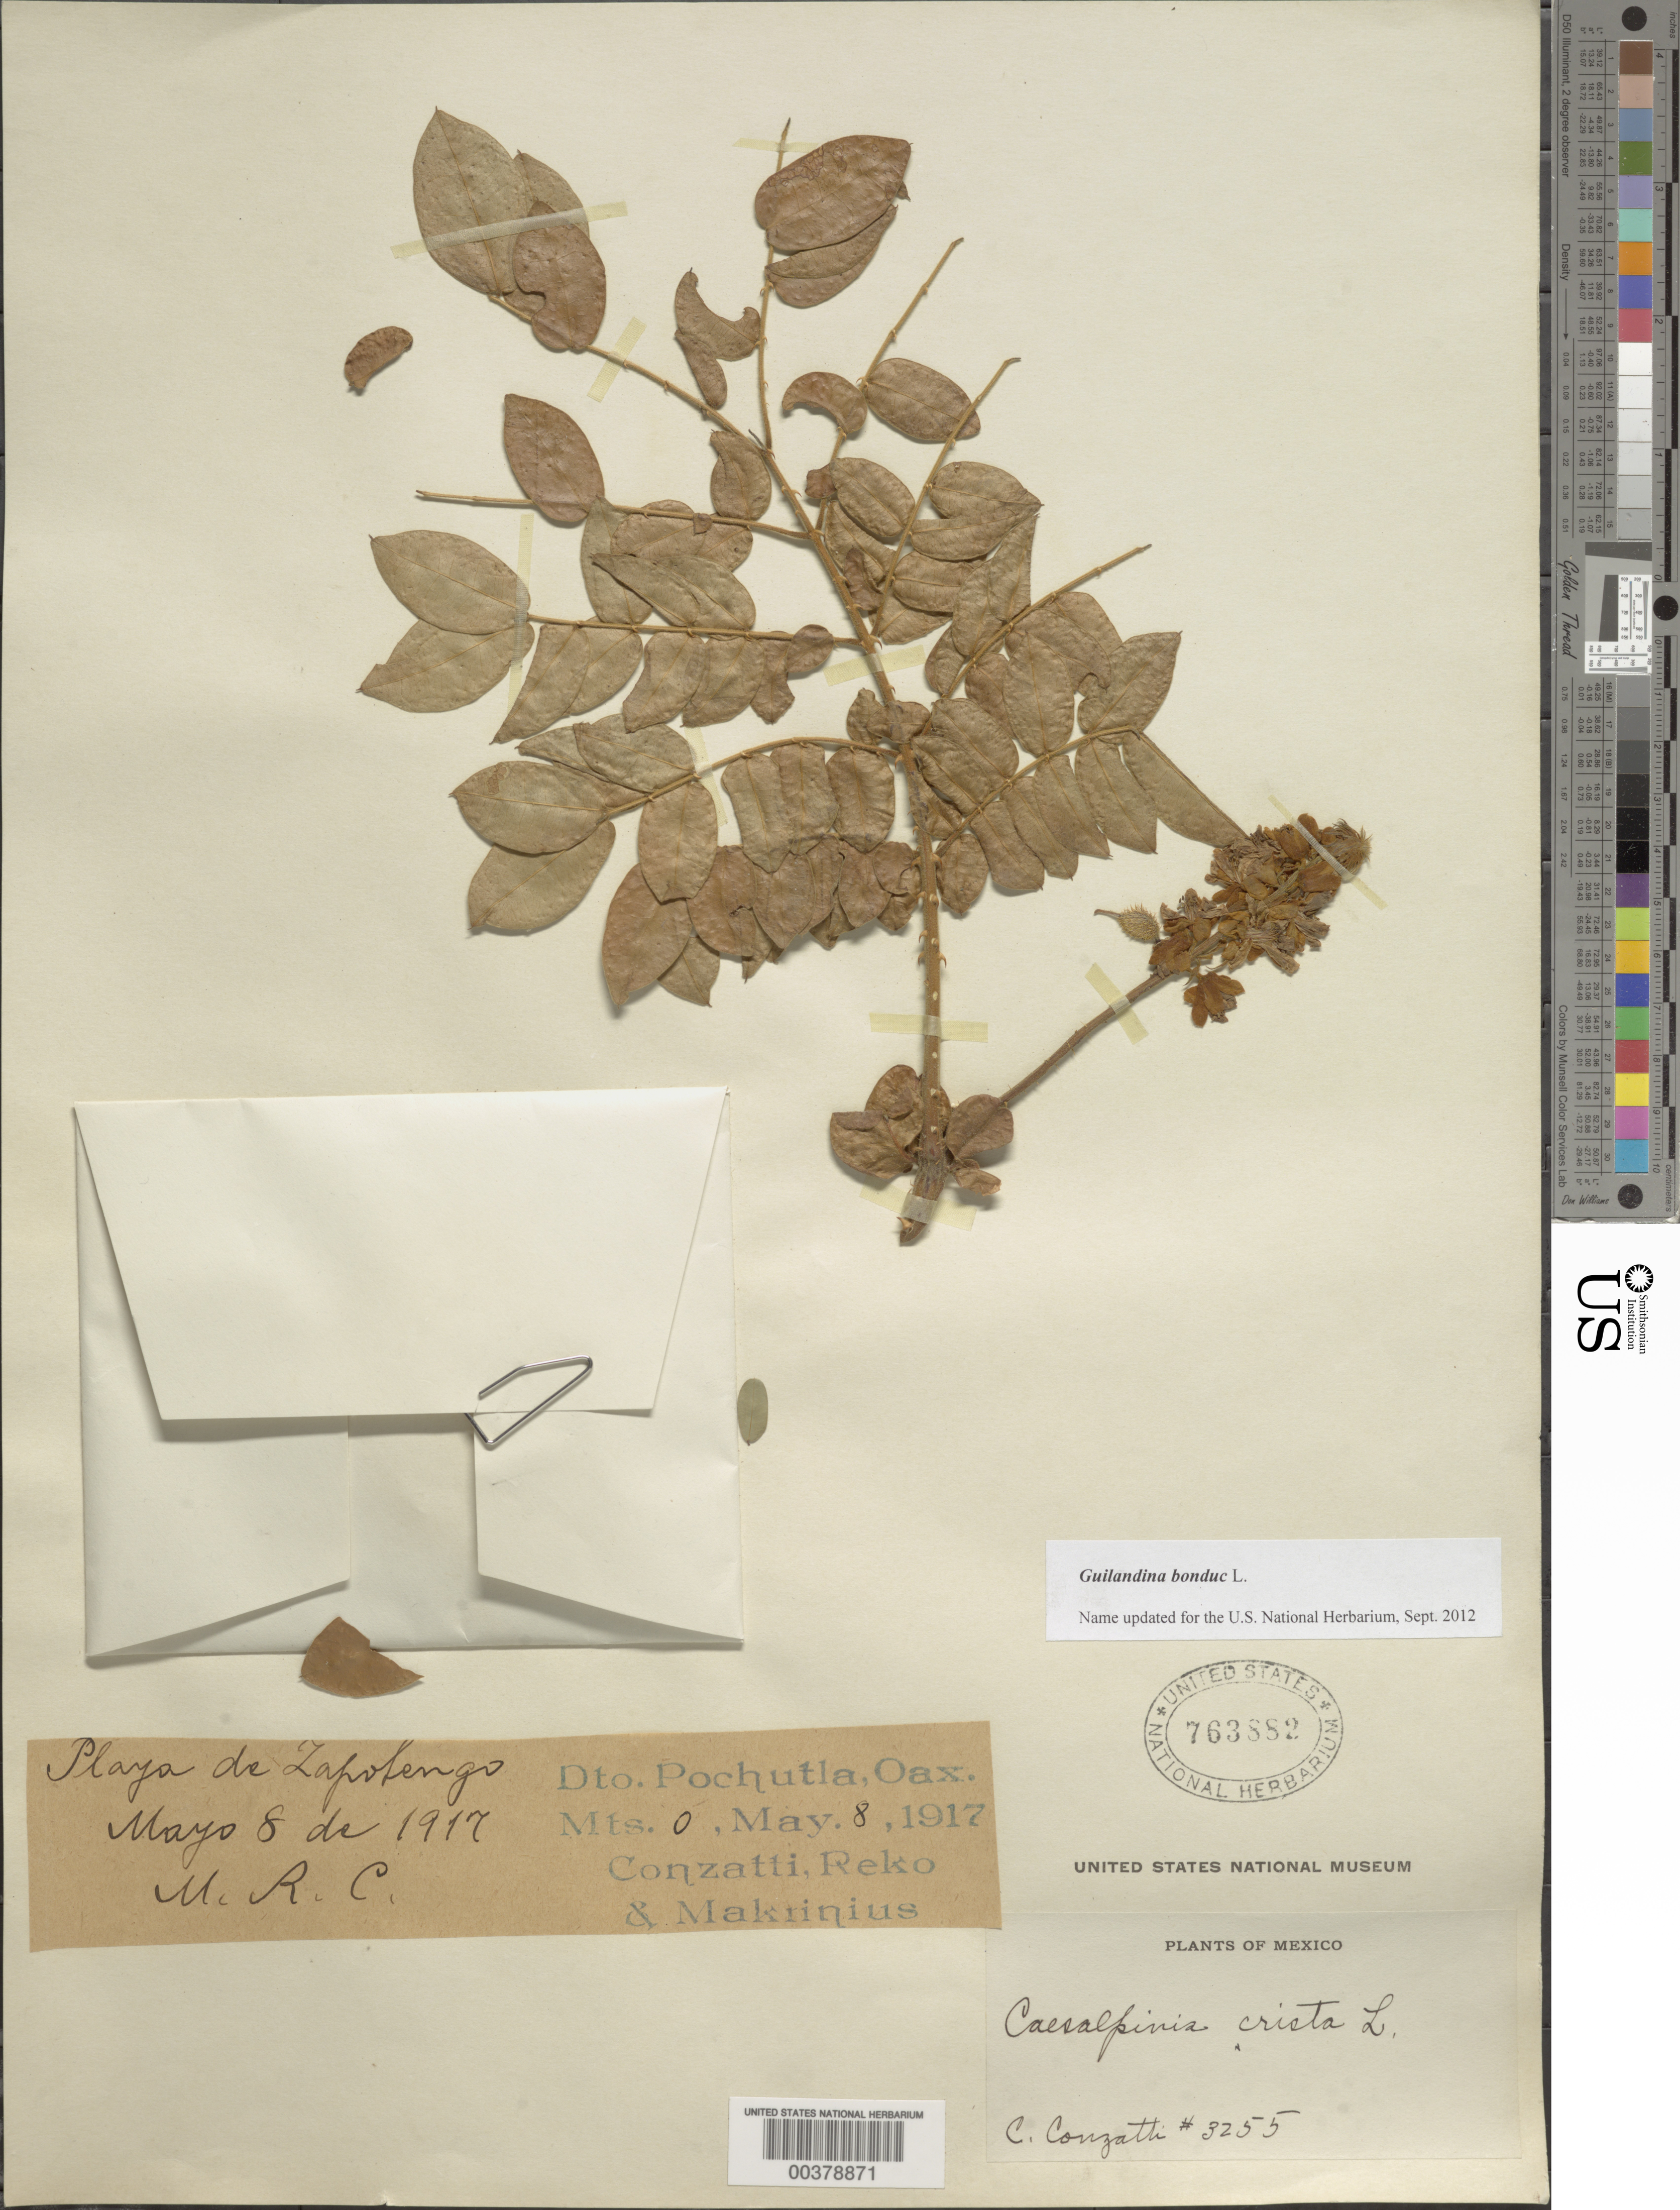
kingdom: Plantae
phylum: Tracheophyta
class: Magnoliopsida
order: Fabales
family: Fabaceae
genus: Guilandina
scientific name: Guilandina bonduc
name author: L.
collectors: C. Conzatti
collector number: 3255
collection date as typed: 08 May 1917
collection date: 1917-05-08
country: Mexico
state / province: Oaxaca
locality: Playa de zapotengo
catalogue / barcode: US 763882